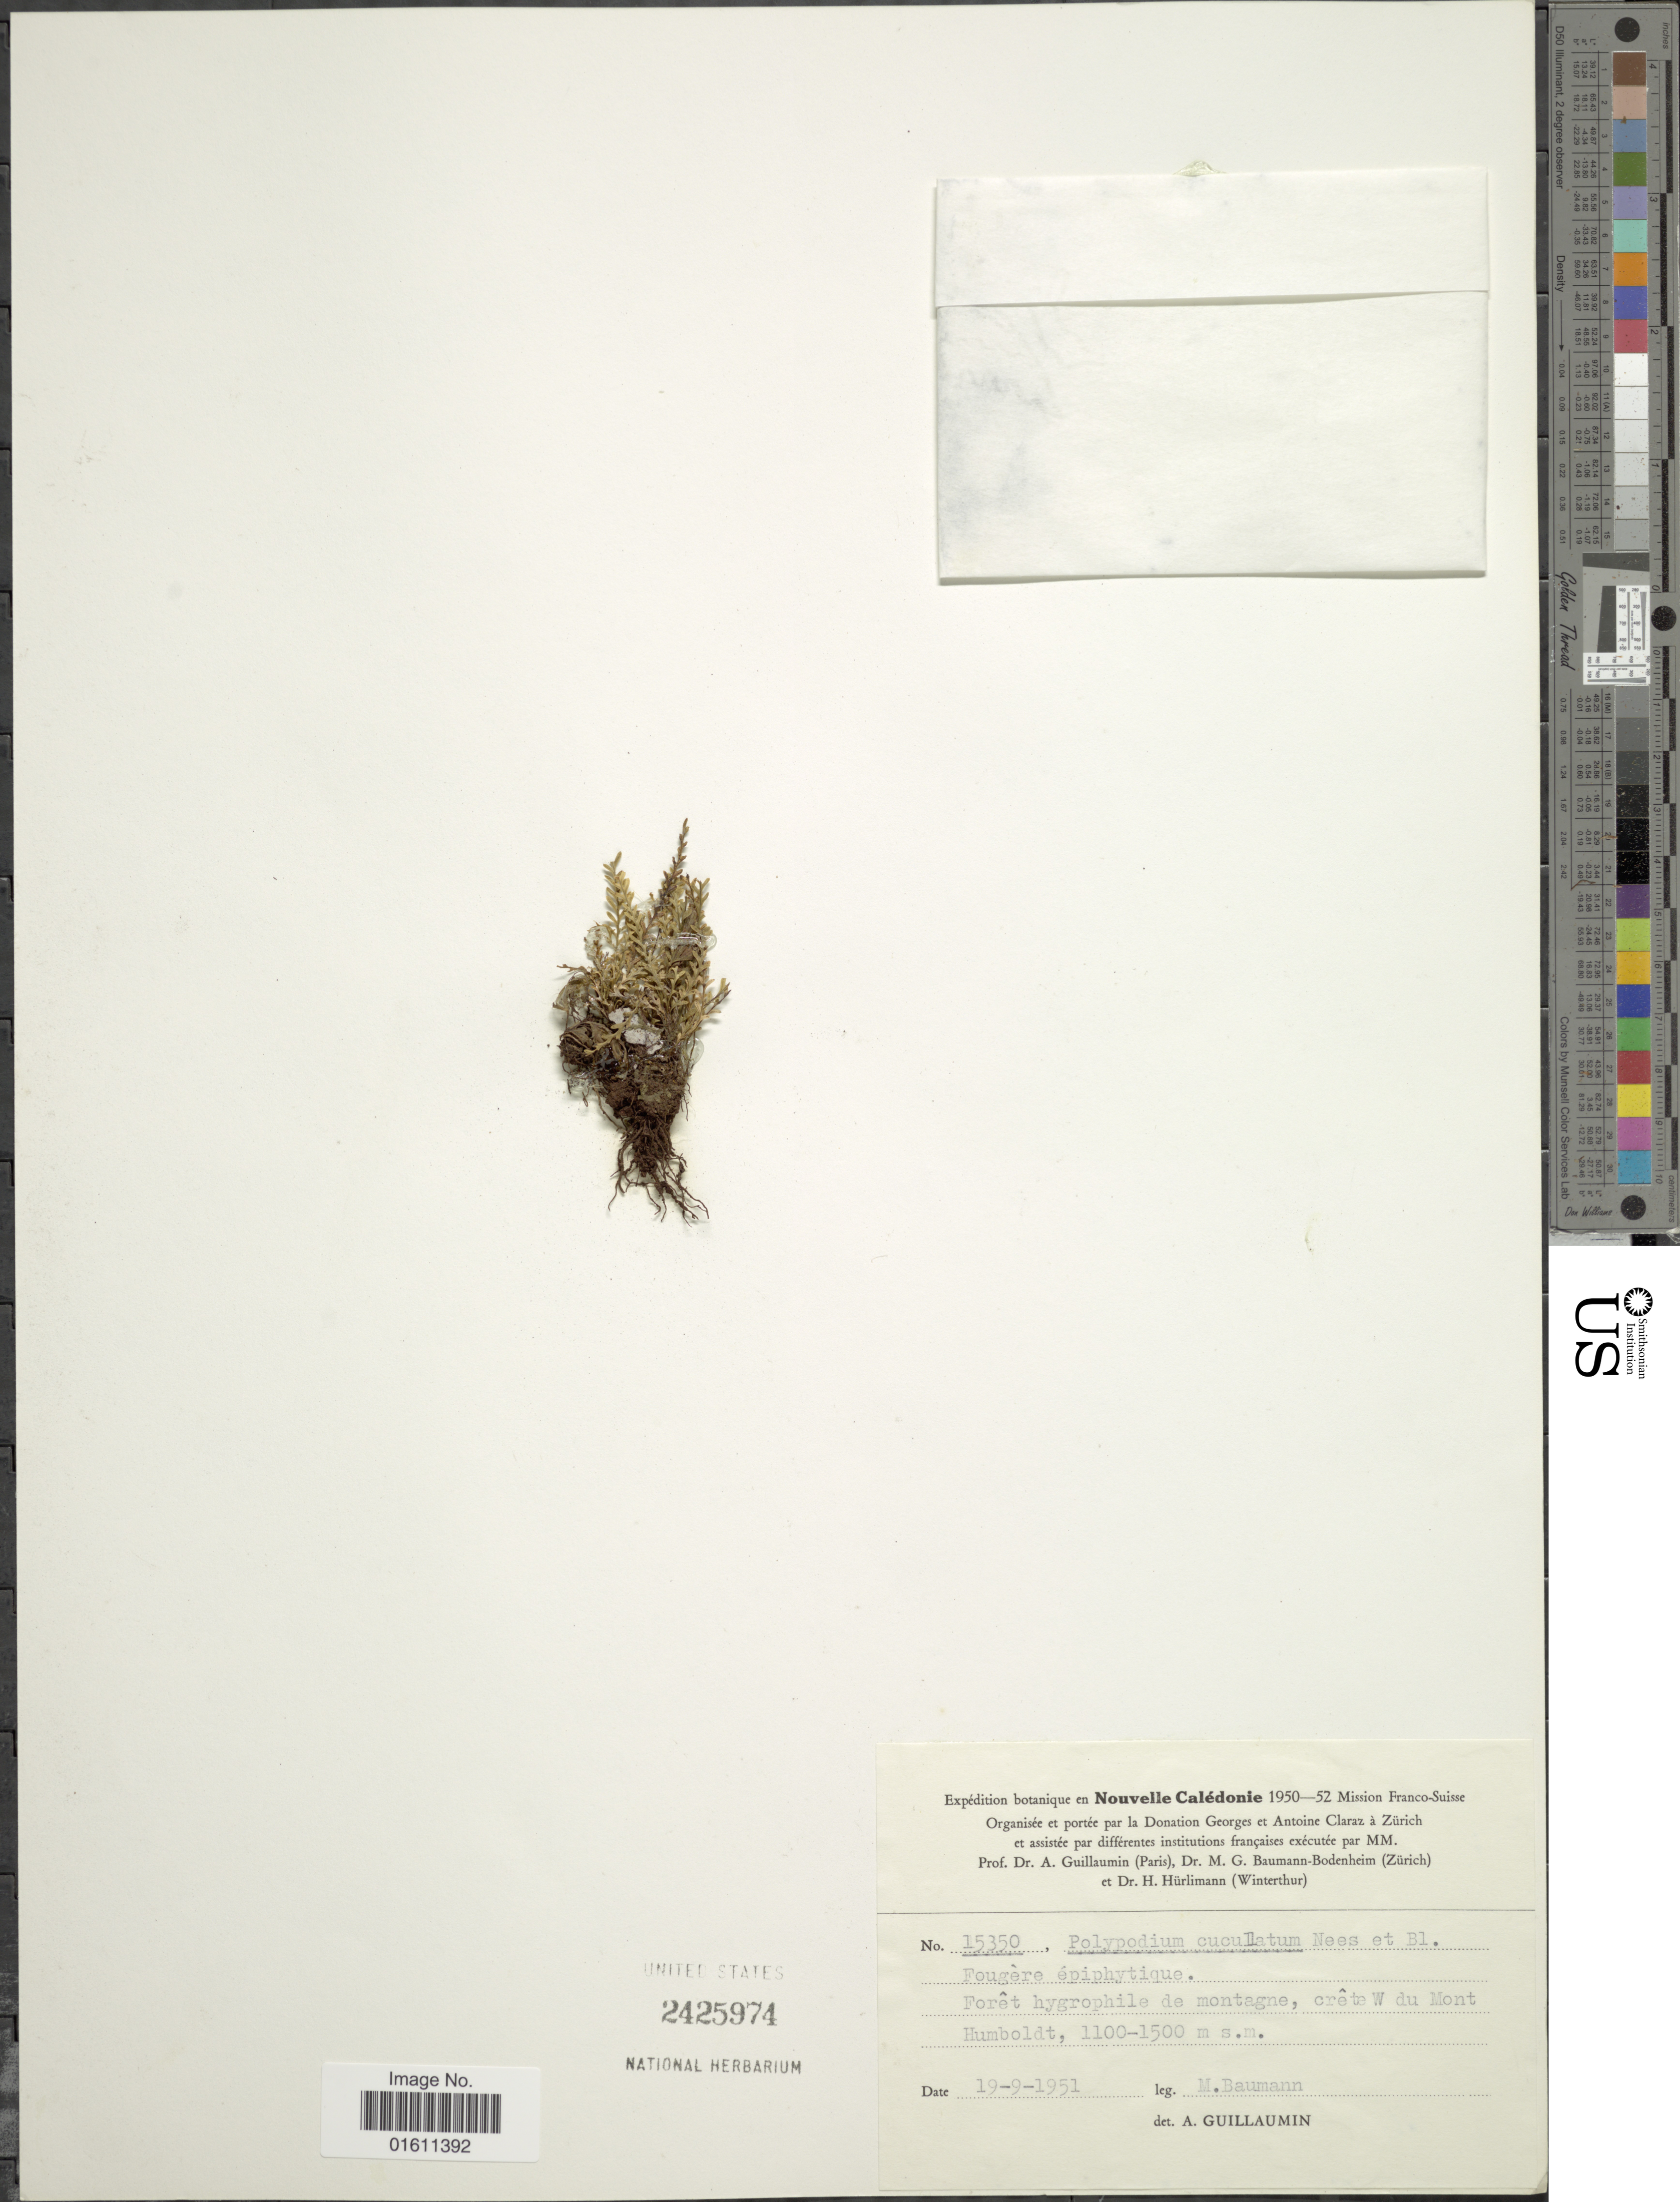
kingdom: Plantae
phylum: Tracheophyta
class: Polypodiopsida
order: Polypodiales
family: Polypodiaceae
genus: Calymmodon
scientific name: Calymmodon cucullatus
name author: (Nees & Blume) C. Presl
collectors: M. Baumann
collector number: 15350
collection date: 1951-09-19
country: New Caledonia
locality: Nouvelle Calédonie, Forêt hygrophile de montagne, crête W du Mont Humboldt.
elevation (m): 1100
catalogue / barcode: US 2425974